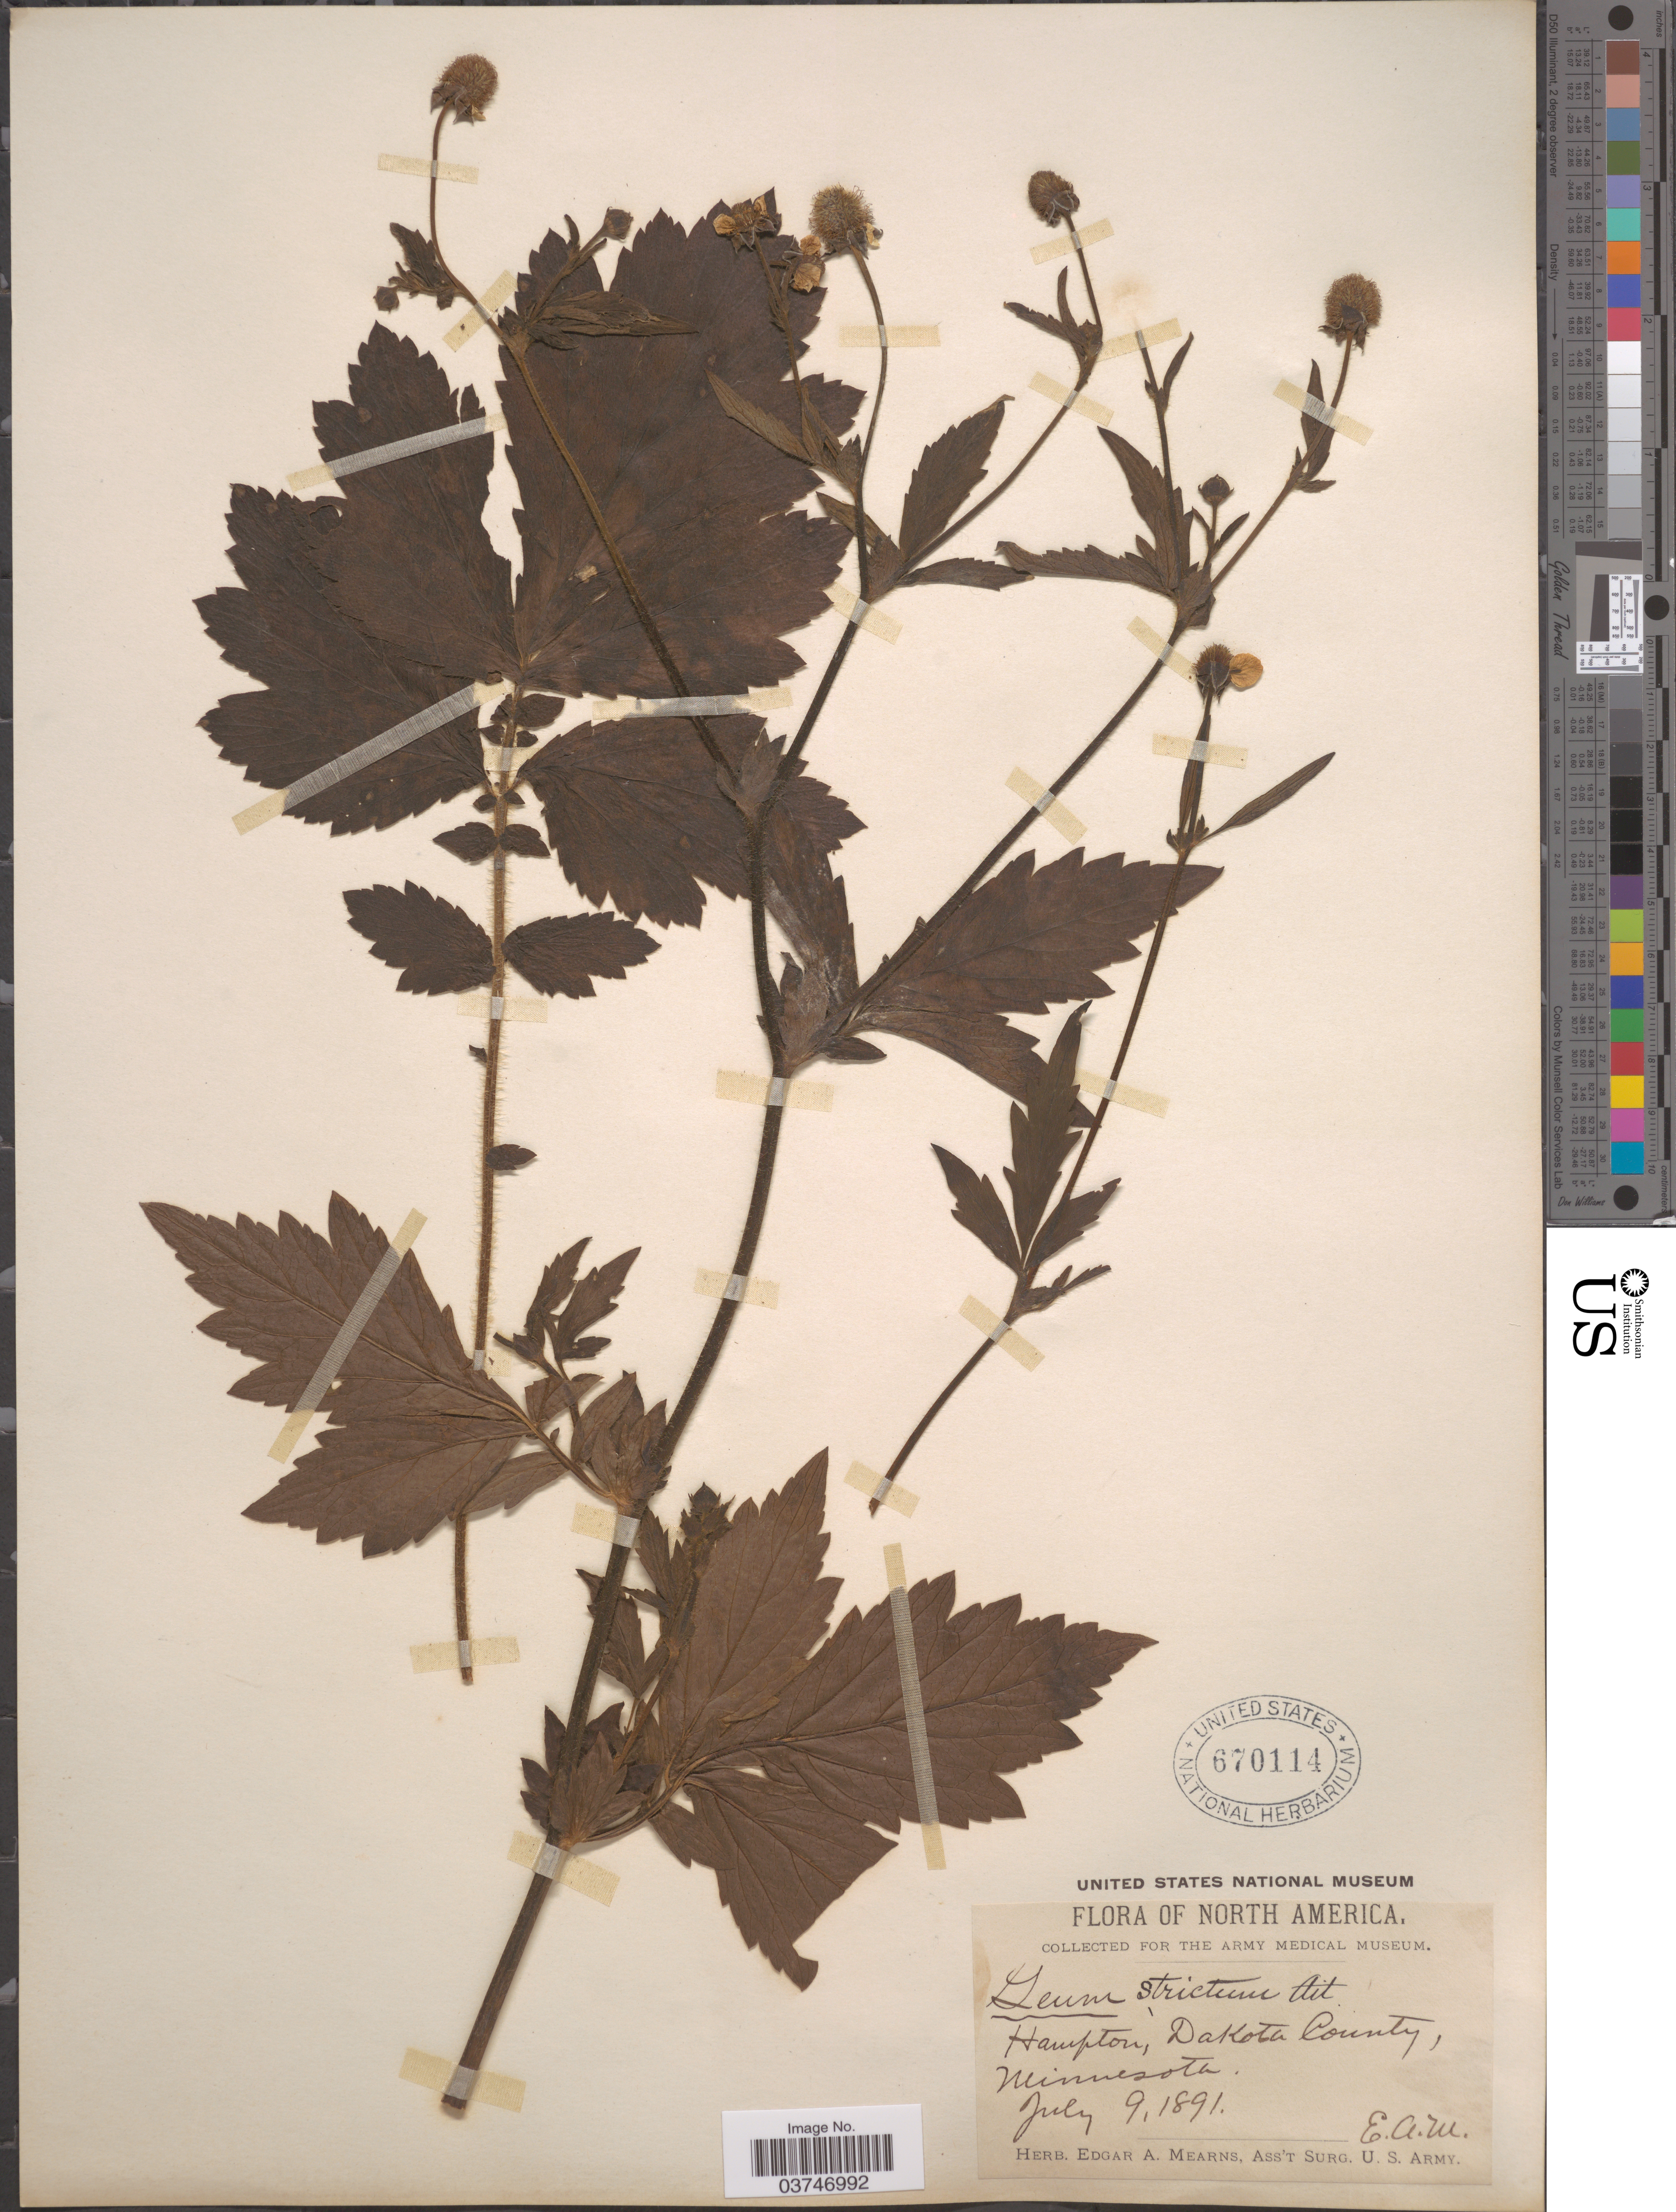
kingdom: Plantae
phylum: Tracheophyta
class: Magnoliopsida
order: Rosales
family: Rosaceae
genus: Geum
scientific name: Geum aleppicum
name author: Jacq.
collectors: E. A. Mearns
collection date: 1891-07-09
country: United States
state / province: Minnesota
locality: Hampton, Dakota County.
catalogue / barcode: US 670114